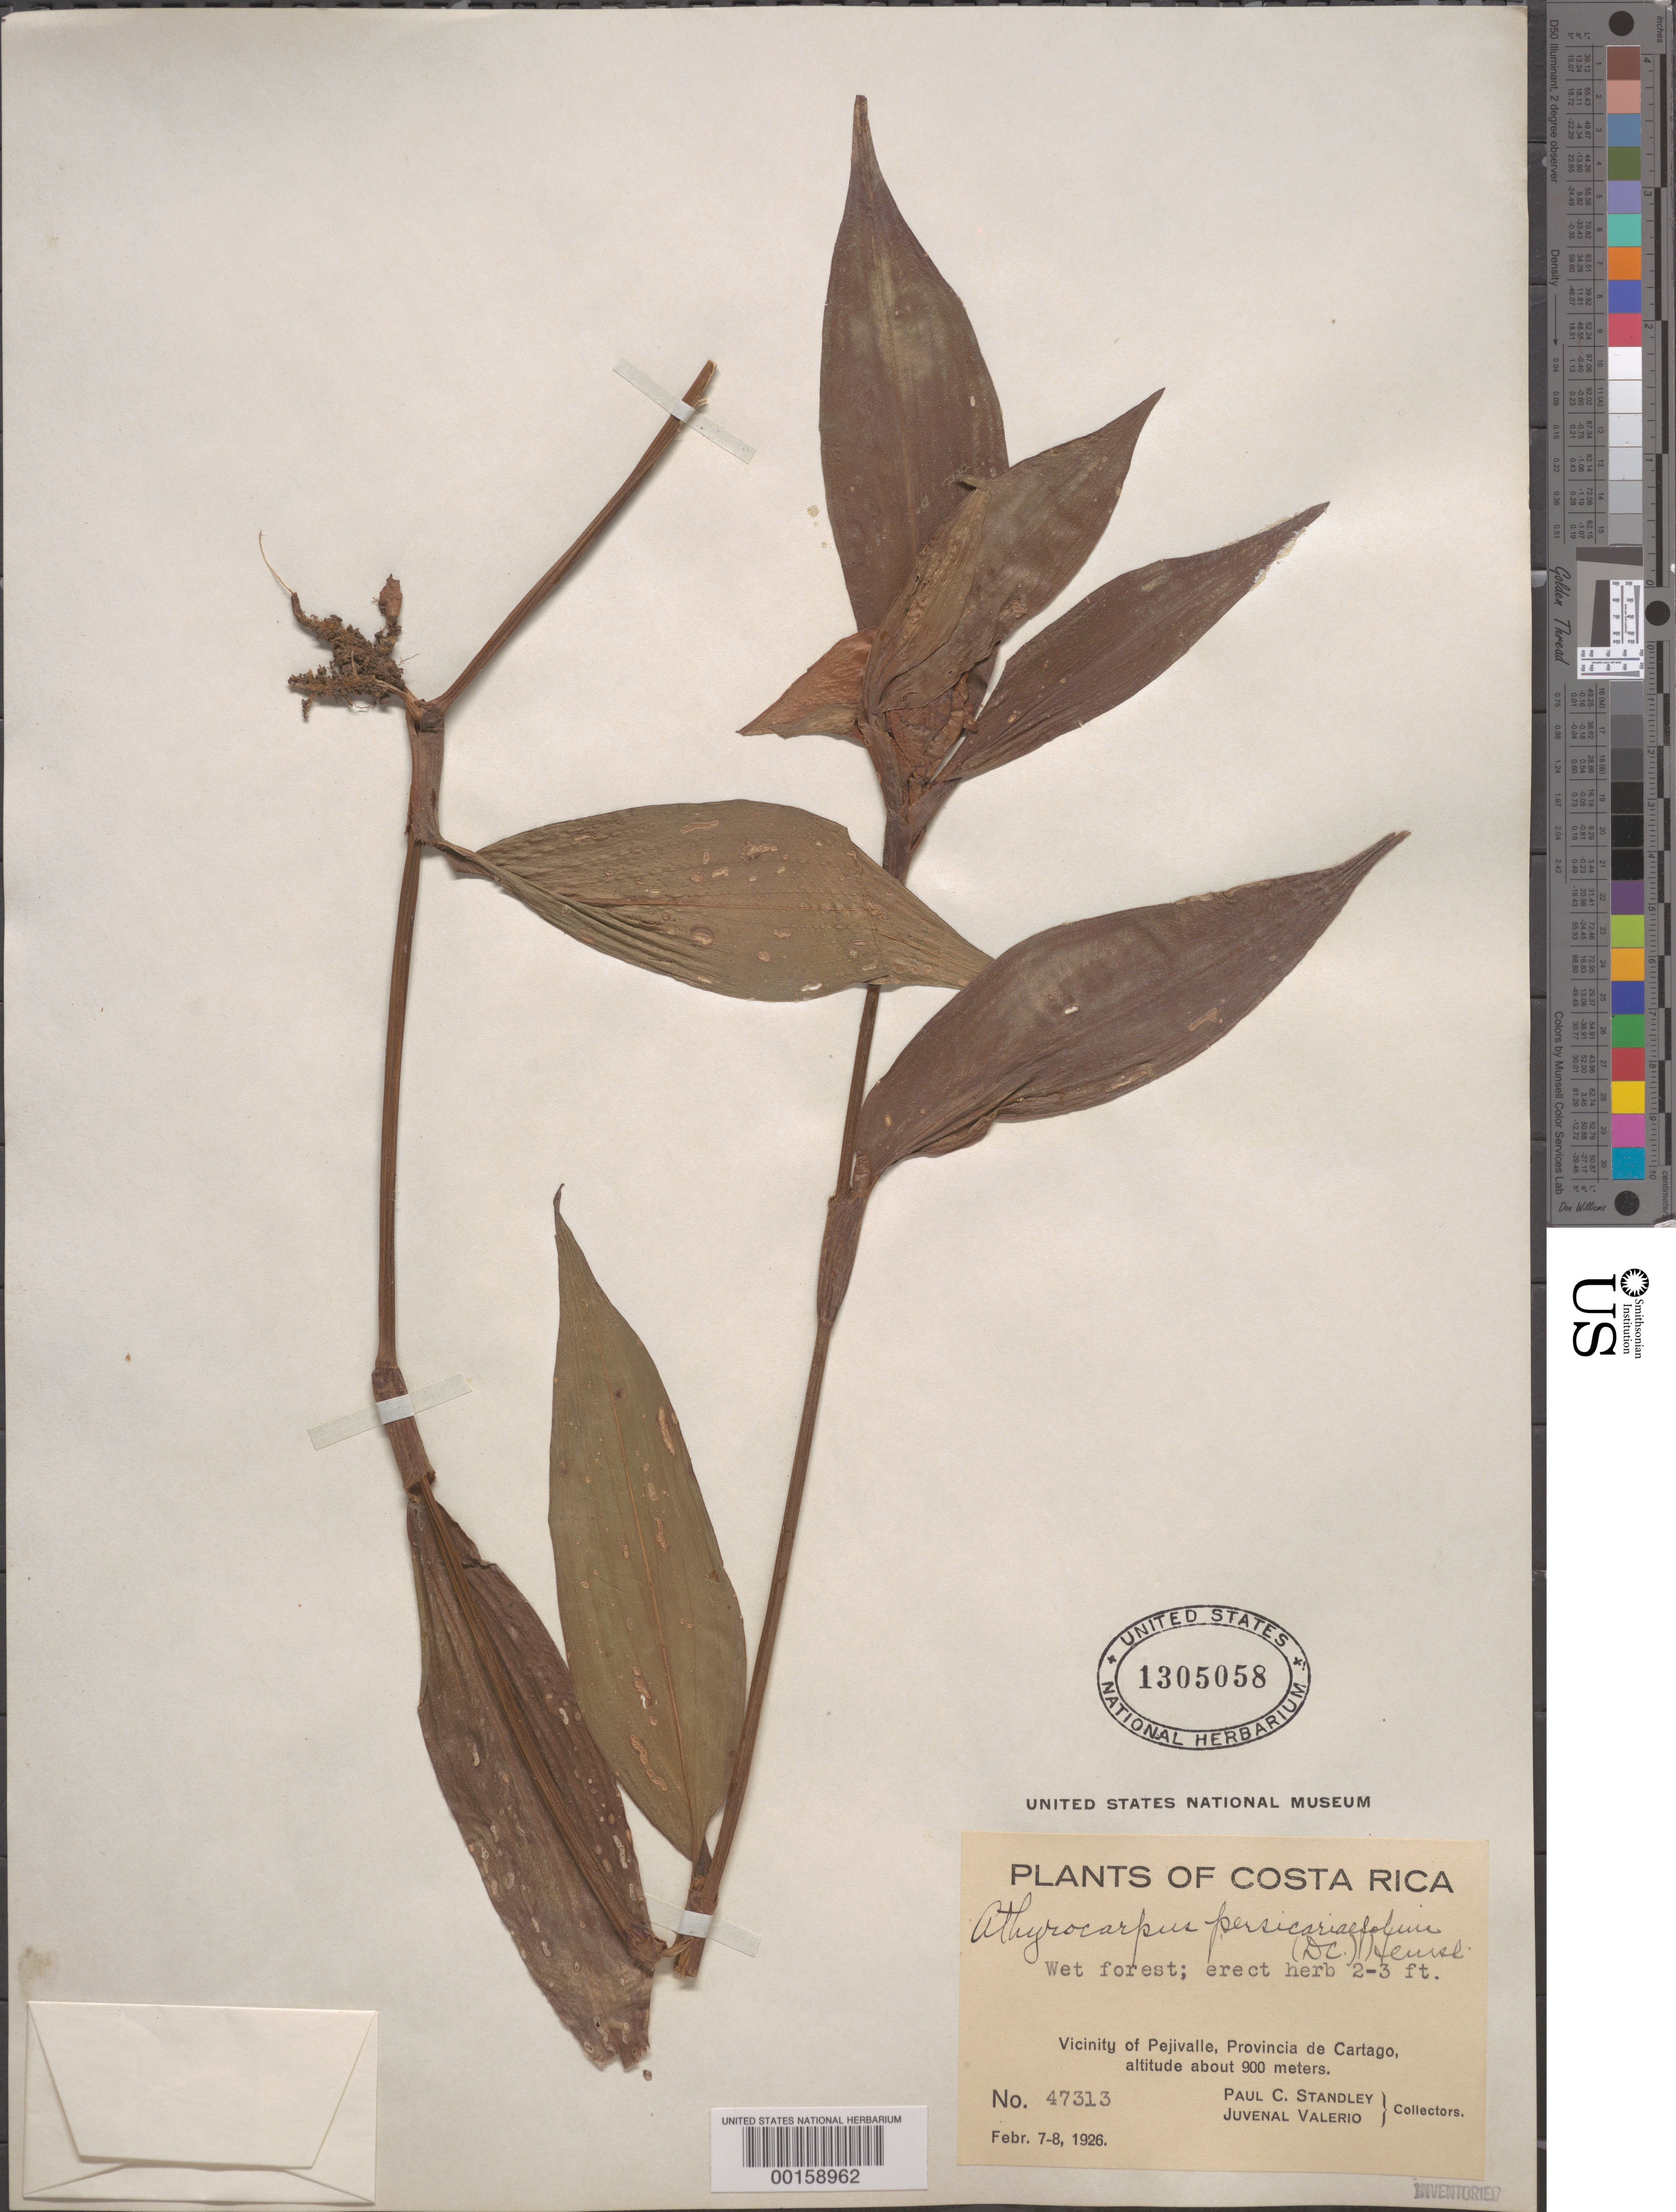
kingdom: Plantae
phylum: Tracheophyta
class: Liliopsida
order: Commelinales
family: Commelinaceae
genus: Commelina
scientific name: Commelina rufipes var. glabrata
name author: (D.R. Hunt) Faden & D.R. Hunt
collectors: P. C. Standley & J. Valerio R.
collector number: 47313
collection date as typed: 07 Feb 1926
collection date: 1926-02-07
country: Costa Rica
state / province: Cartago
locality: Pejivalle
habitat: Wet forest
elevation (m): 900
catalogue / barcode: US 1305058